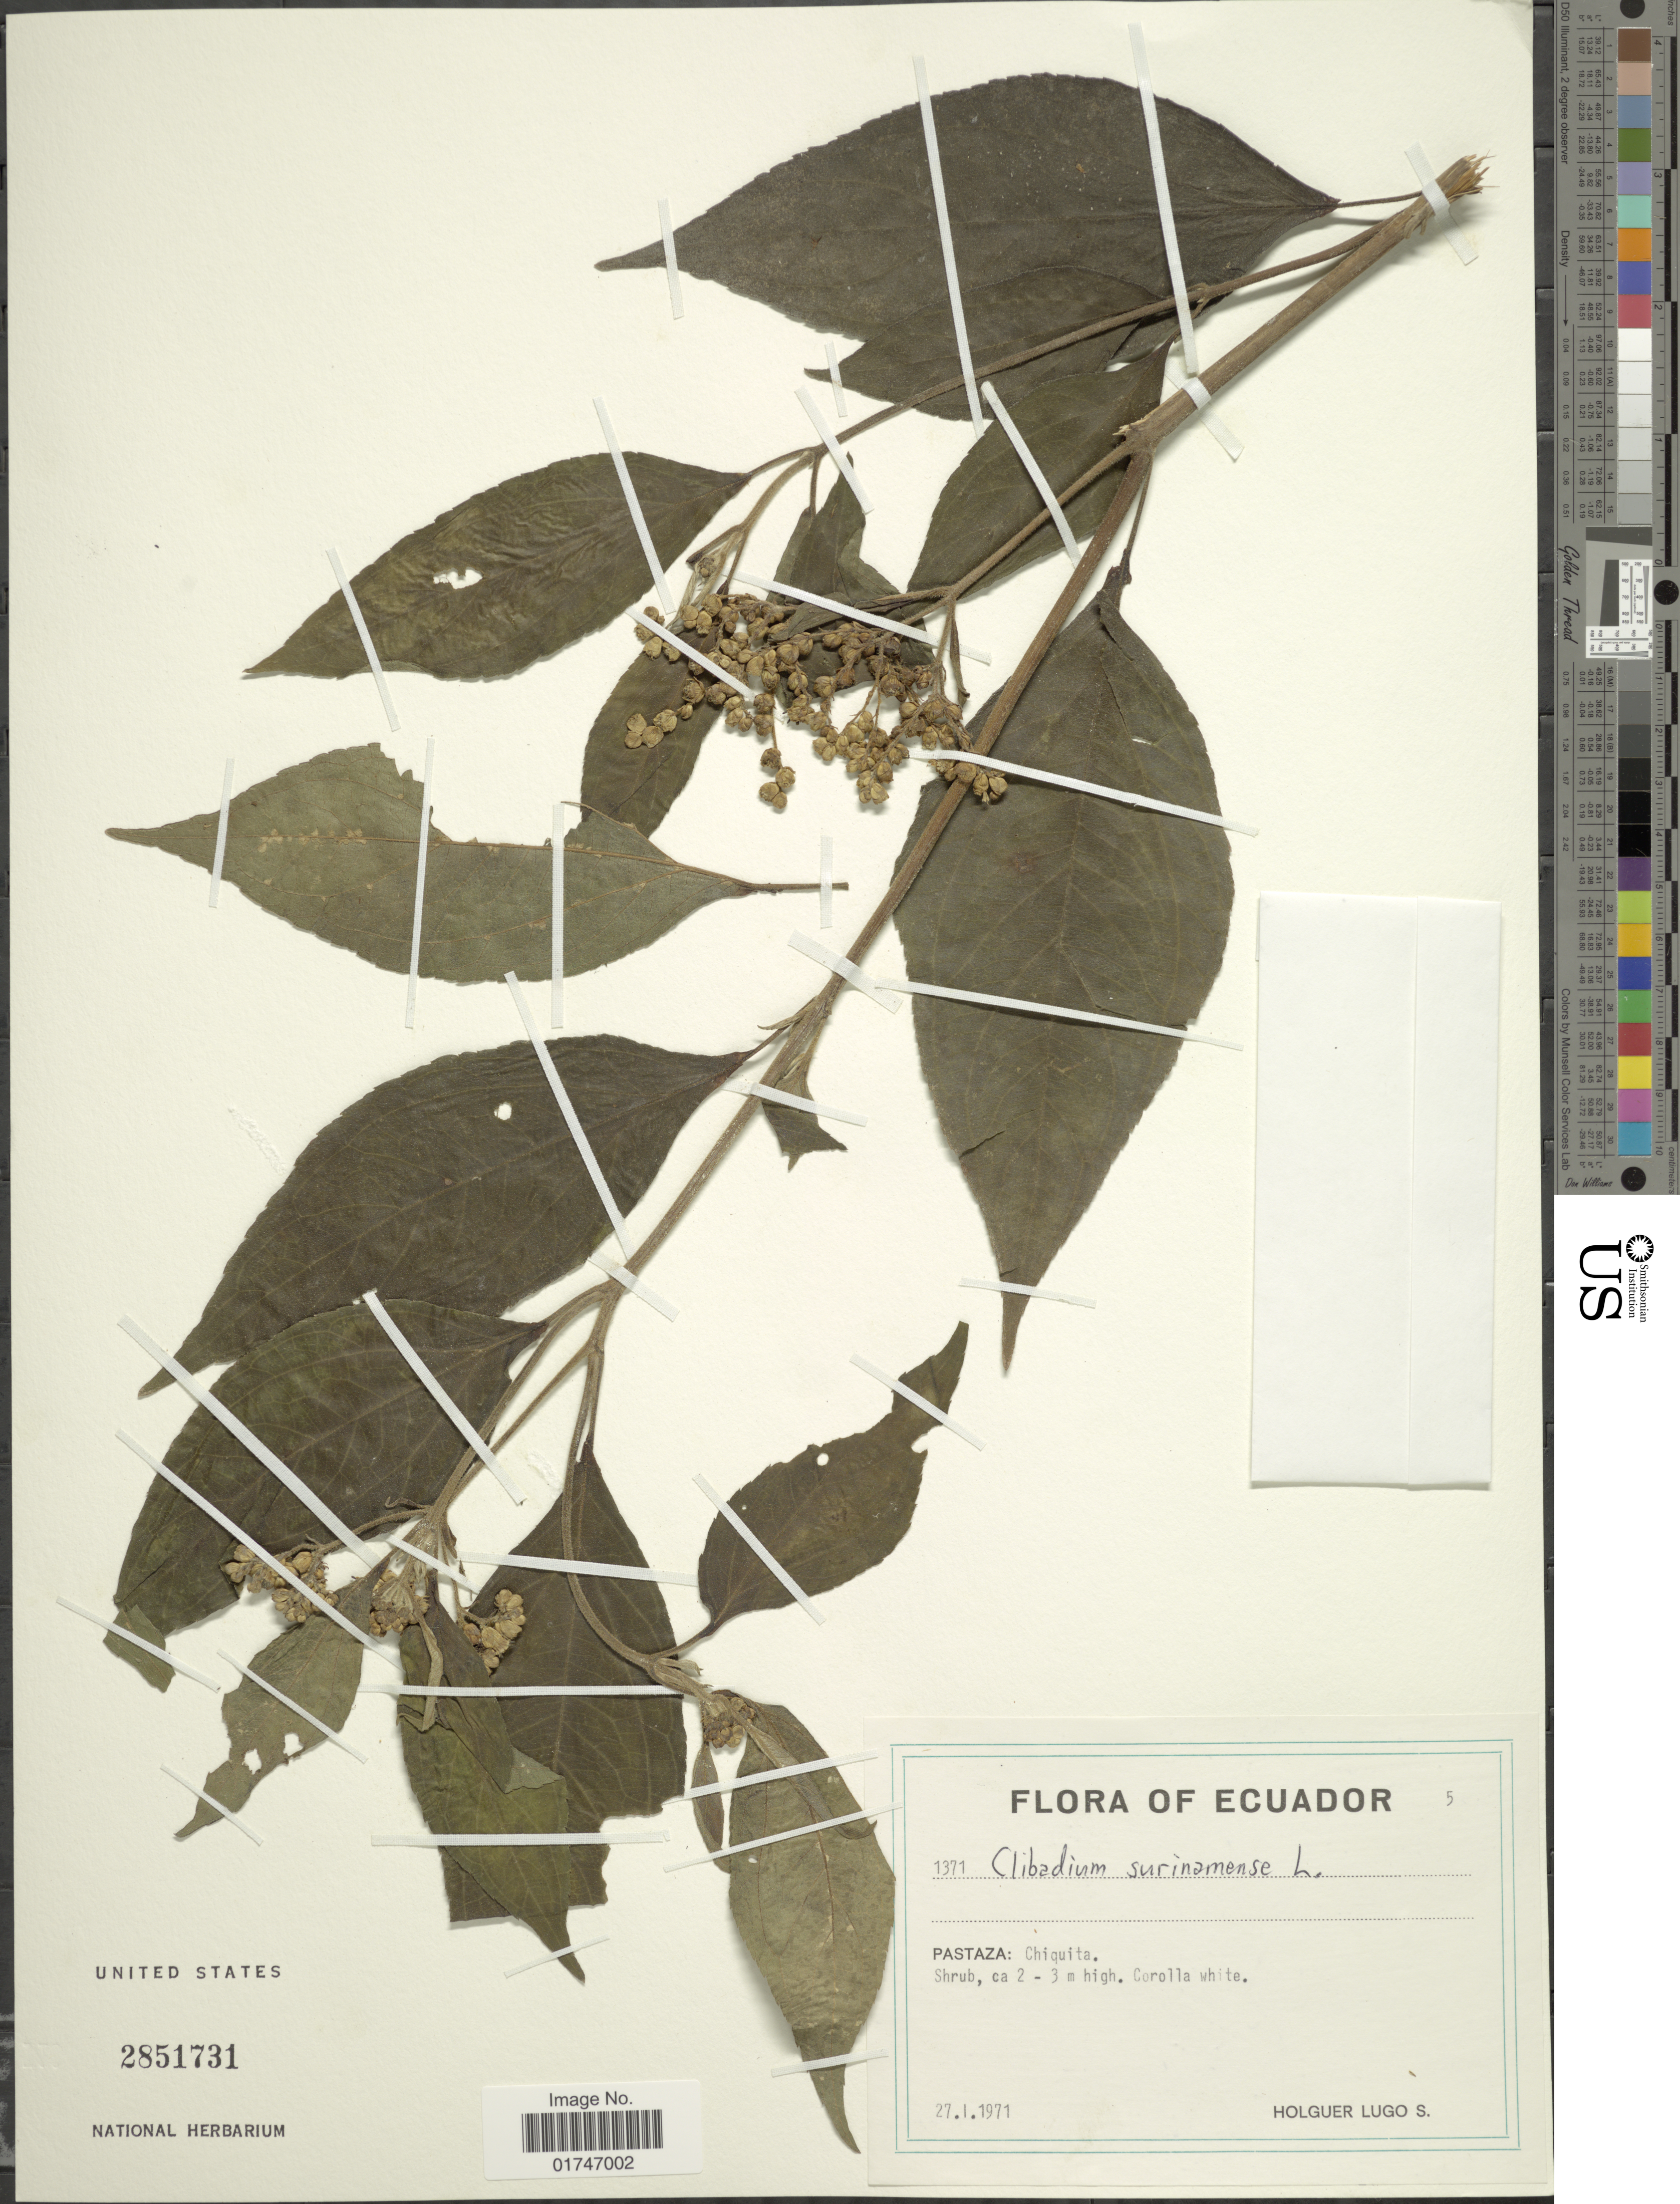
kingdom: Plantae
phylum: Tracheophyta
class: Magnoliopsida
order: Asterales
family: Asteraceae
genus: Clibadium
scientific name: Clibadium surinamense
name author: L.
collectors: H. Lugo S.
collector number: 1371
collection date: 1971-01-27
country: Ecuador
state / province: Pastaza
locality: Pastaza: Chiquita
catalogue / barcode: US 2851731